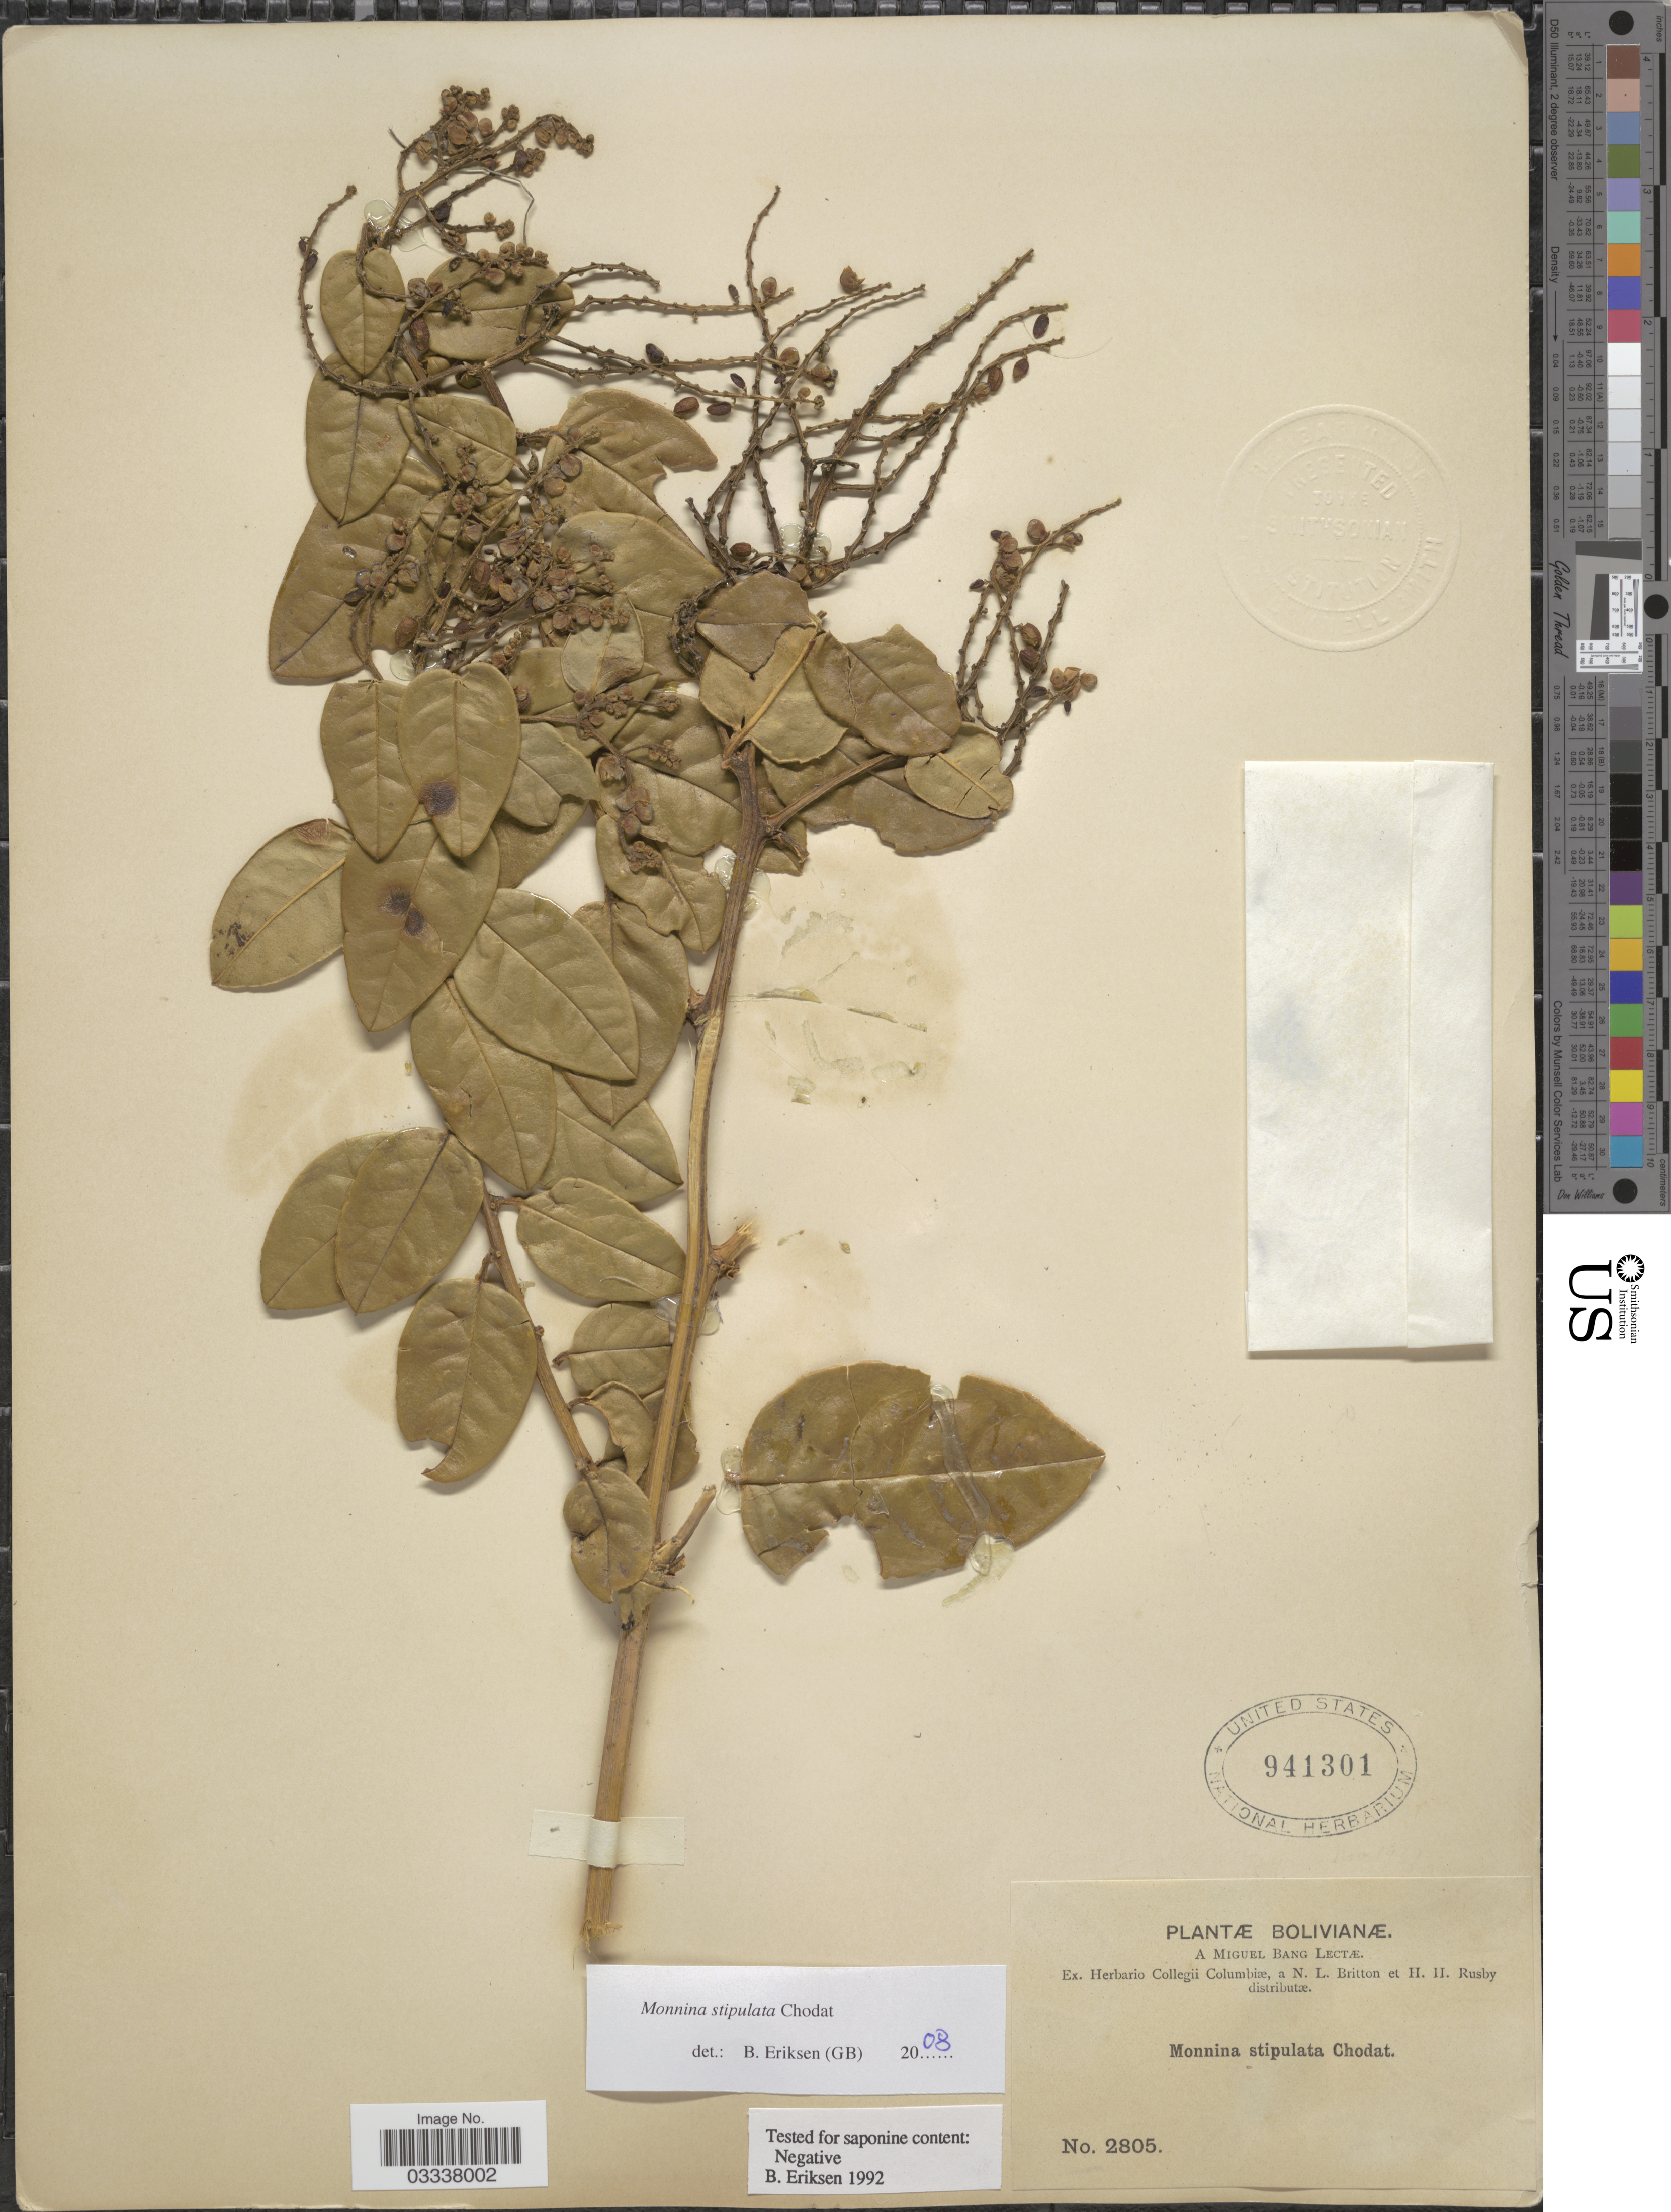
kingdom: Plantae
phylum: Tracheophyta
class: Magnoliopsida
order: Fabales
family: Polygalaceae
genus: Monnina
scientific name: Monnina stipulata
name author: Chodat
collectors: M. Bang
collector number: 2805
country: Bolivia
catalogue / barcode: US 941301